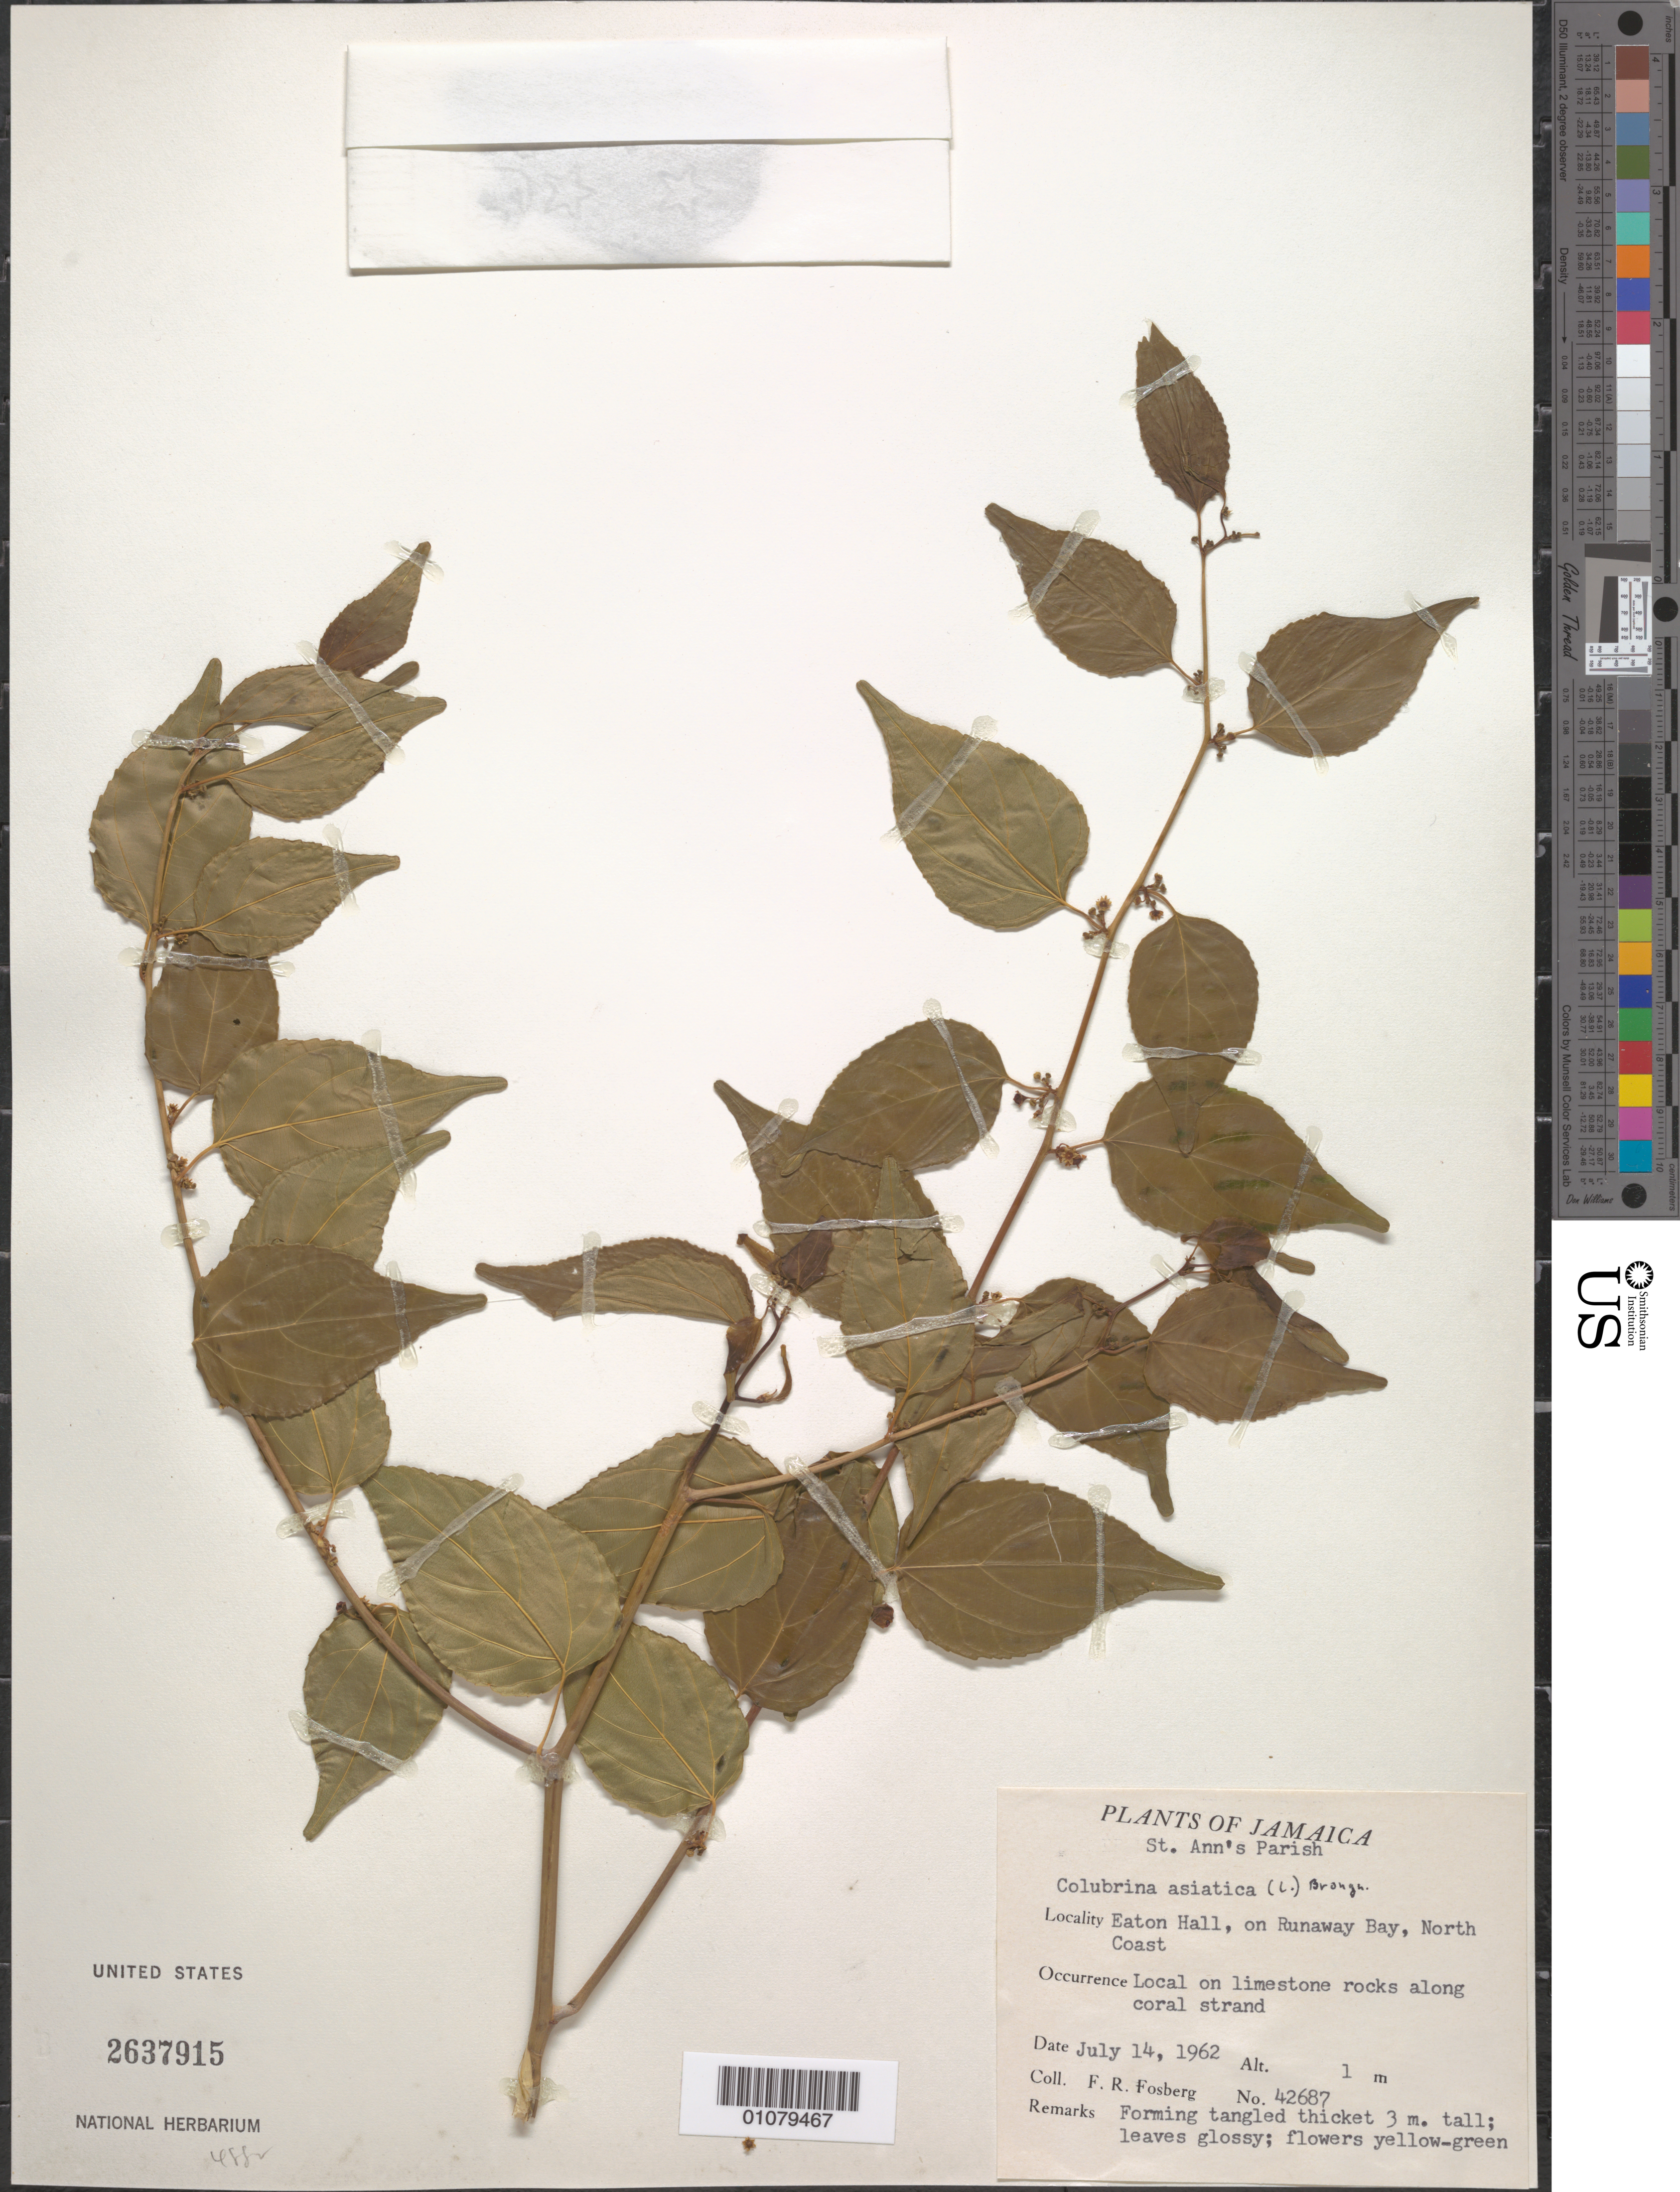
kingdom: Plantae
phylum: Tracheophyta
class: Magnoliopsida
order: Rosales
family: Rhamnaceae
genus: Colubrina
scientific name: Colubrina asiatica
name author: (L.) Brongn.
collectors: F. R. Fosberg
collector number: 42687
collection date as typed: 14 Jul 1962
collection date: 1962-07-14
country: Jamaica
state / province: Saint Ann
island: Jamaica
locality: Eaton Hall, on Runaway Bay, North Coast. St. Ann's Parish.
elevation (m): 1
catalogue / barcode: US 2637915